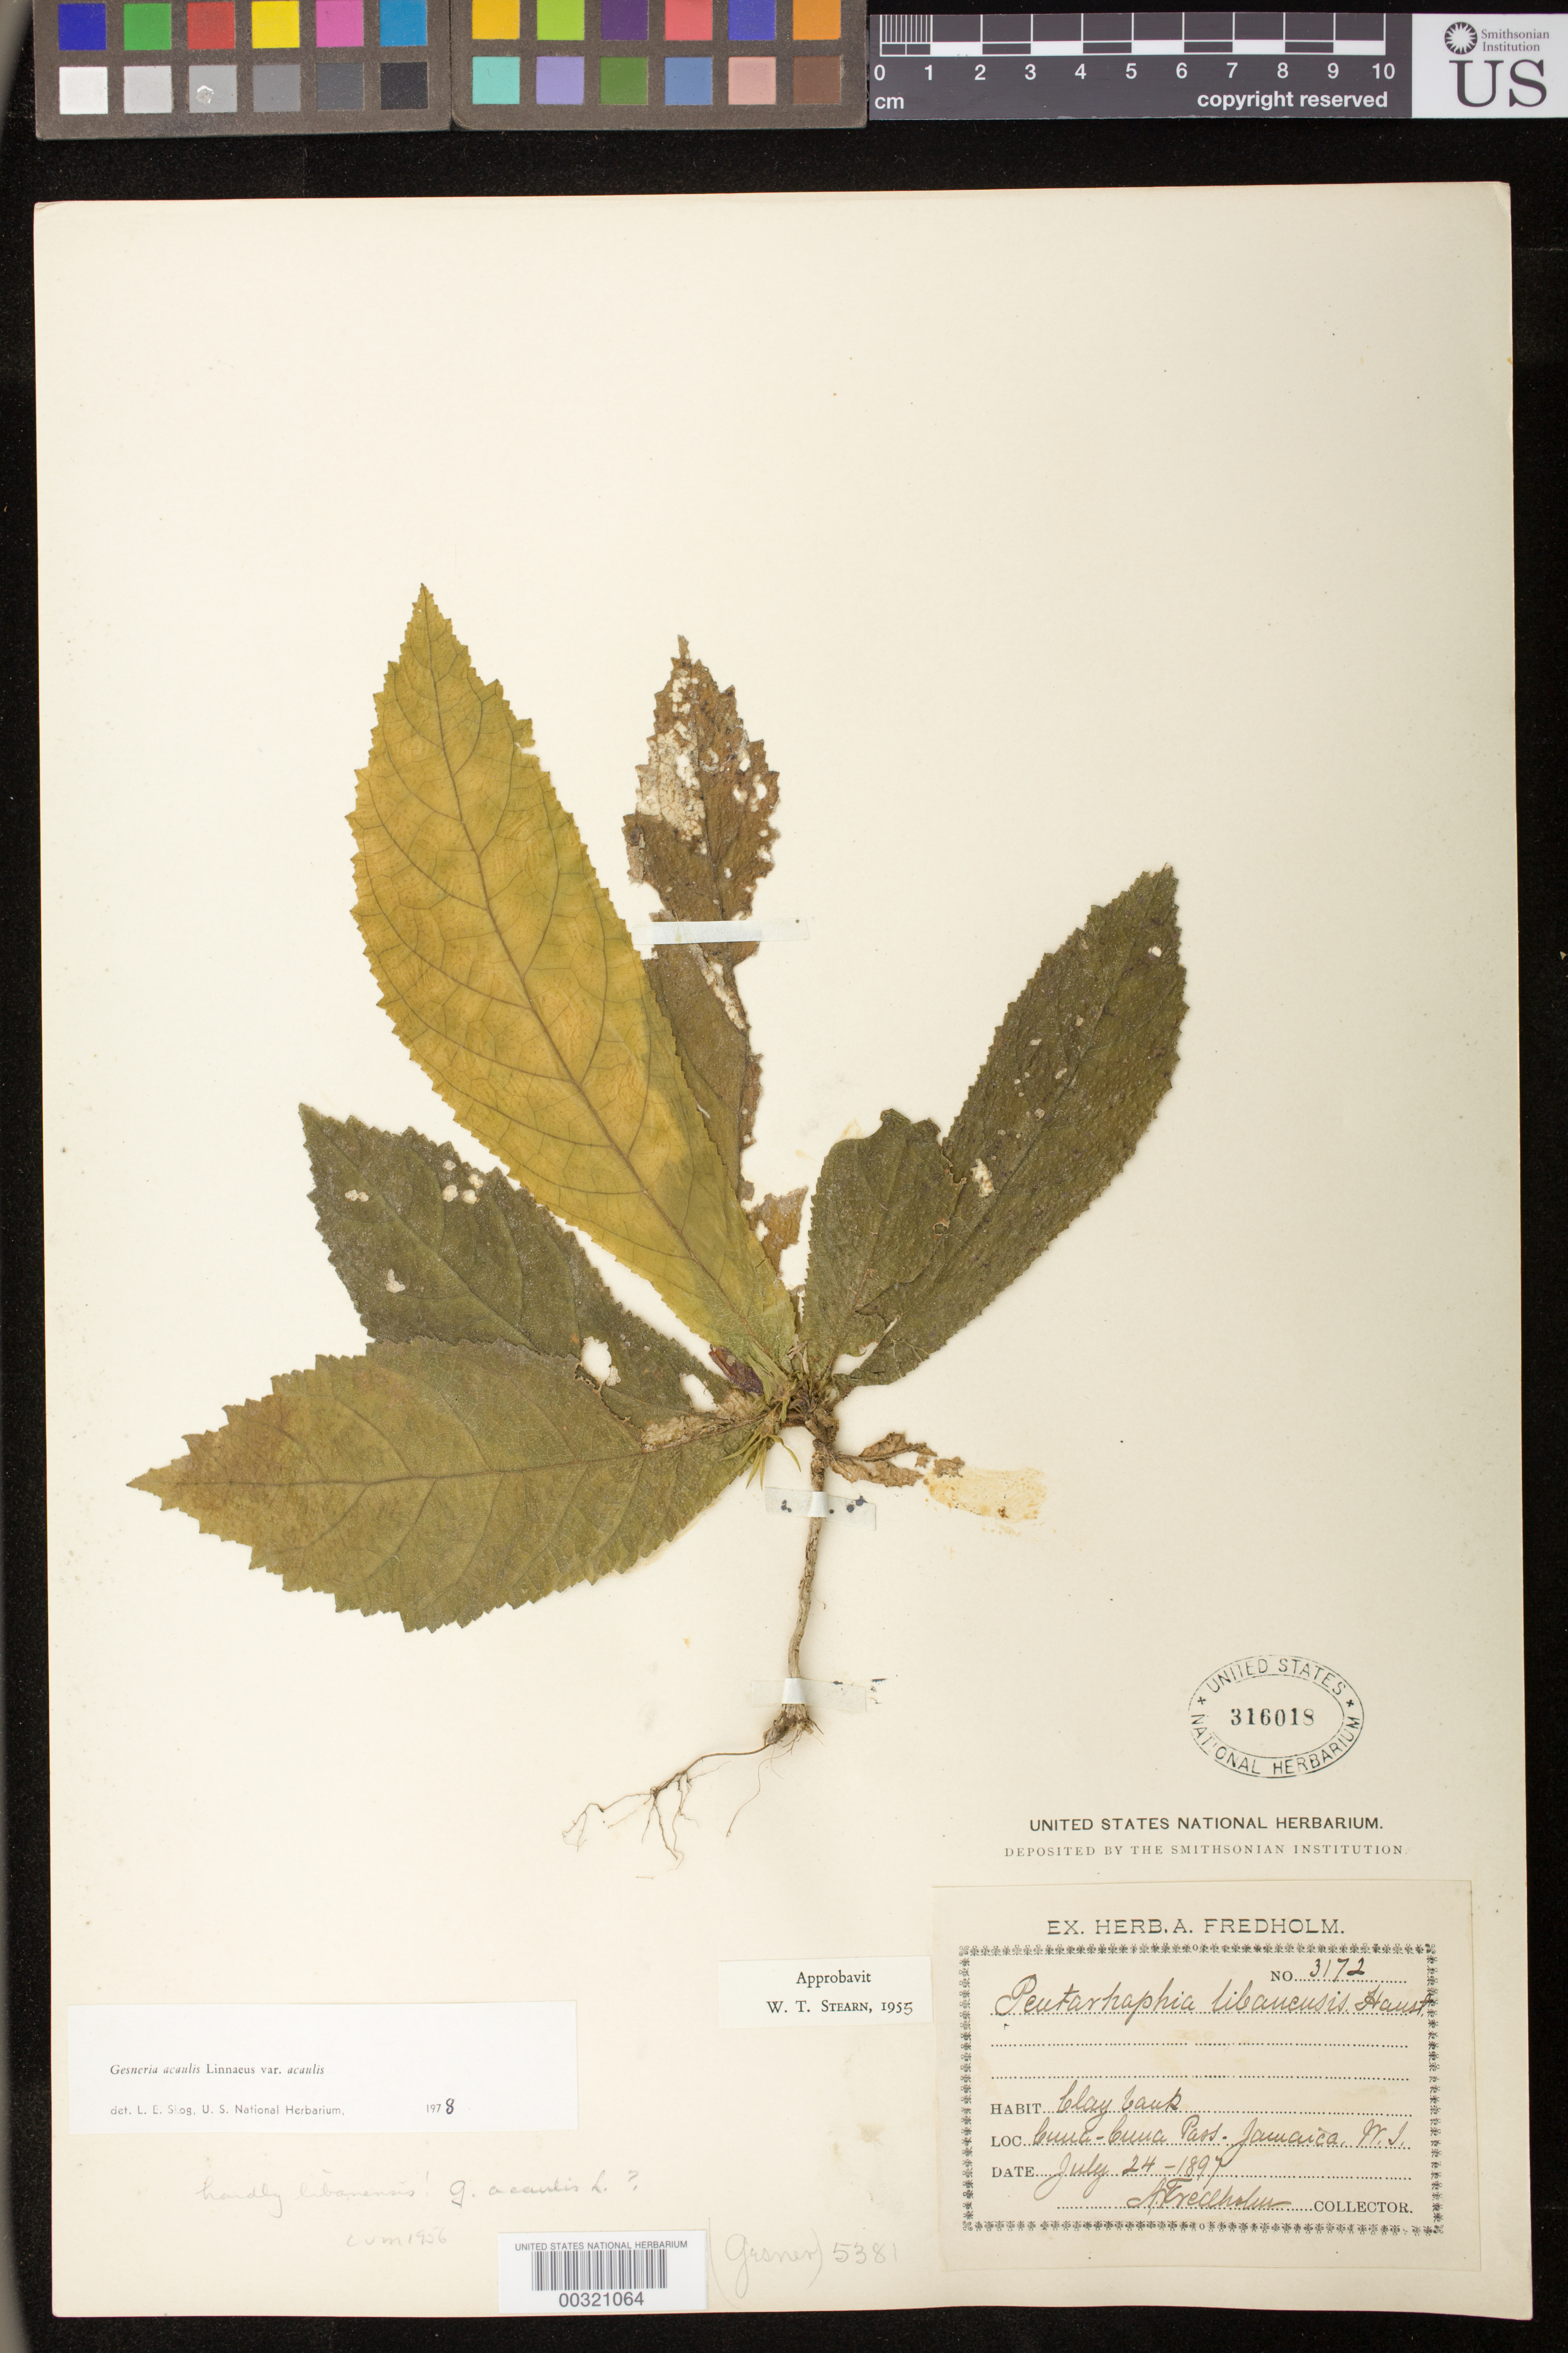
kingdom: Plantae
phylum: Tracheophyta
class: Magnoliopsida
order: Lamiales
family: Gesneriaceae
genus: Gesneria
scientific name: Gesneria acaulis var. acaulis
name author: L.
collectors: A. J. Fredholm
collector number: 3172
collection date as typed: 24 Jul 1897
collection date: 1897-07-24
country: Jamaica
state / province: Saint Thomas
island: Jamaica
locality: Cuna-Cuna Pass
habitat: Clay bank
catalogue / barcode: US 316018